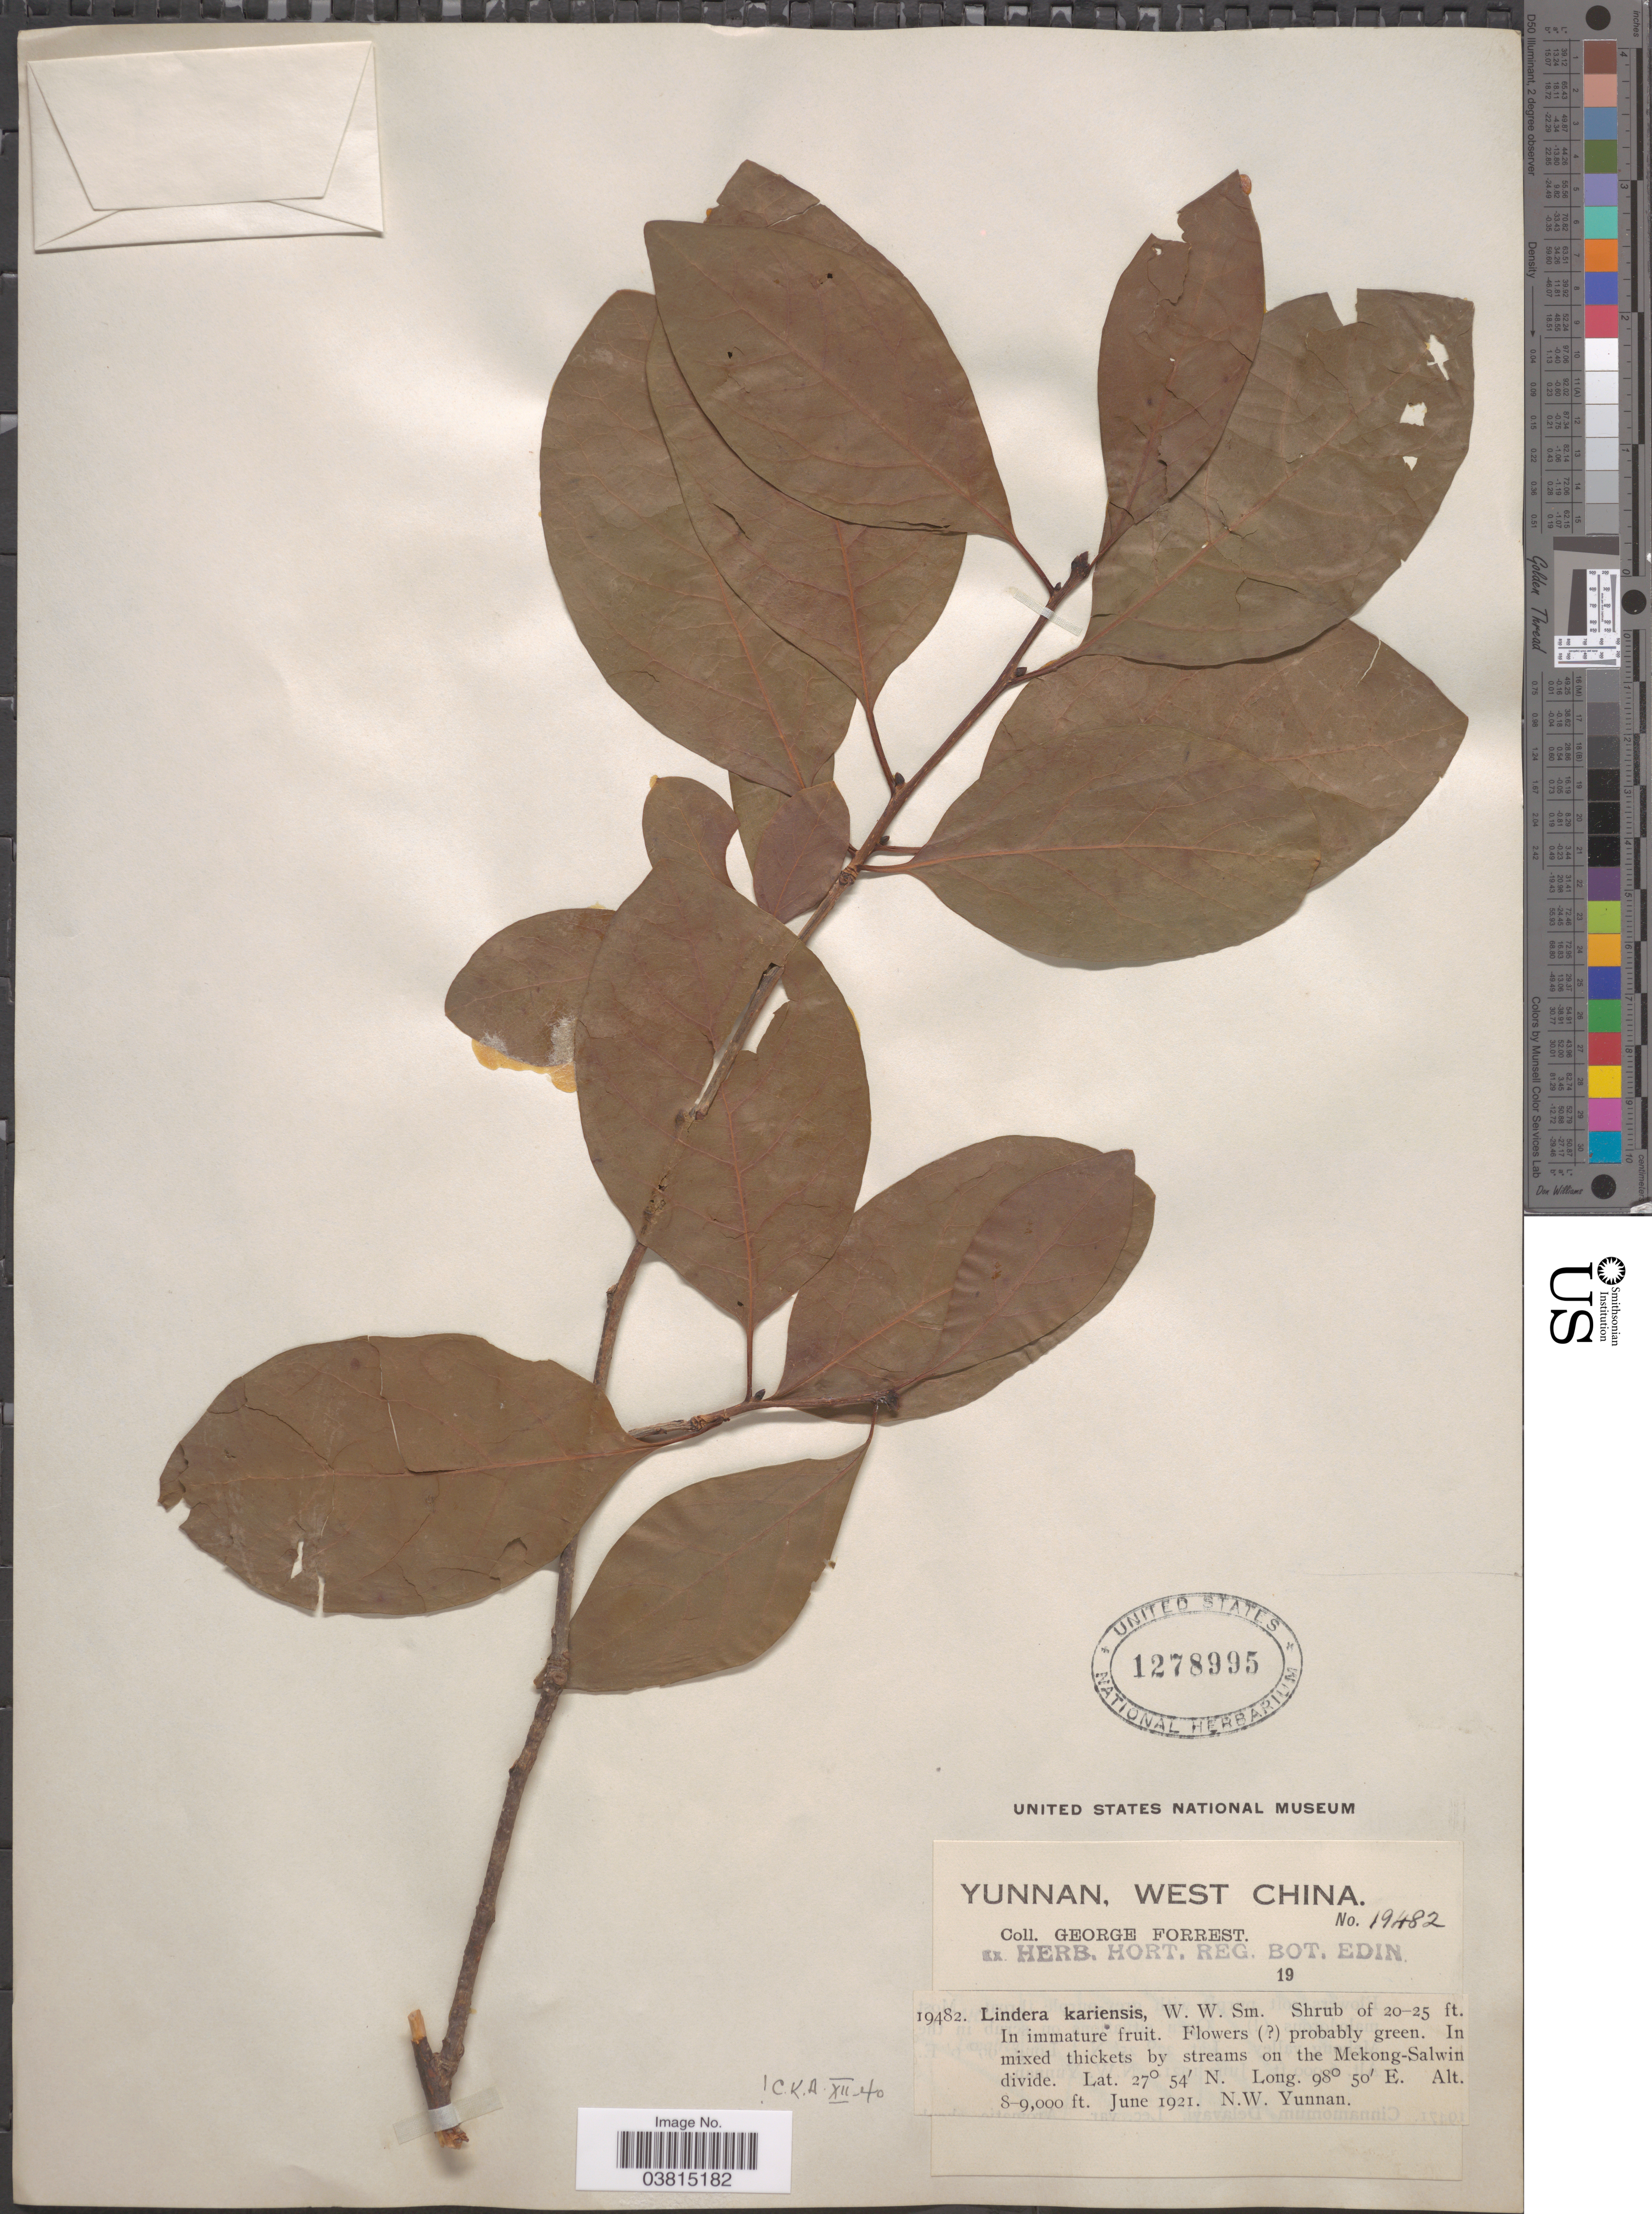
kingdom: Plantae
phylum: Tracheophyta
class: Magnoliopsida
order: Laurales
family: Lauraceae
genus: Lindera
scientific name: Lindera kariensis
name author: W.W. Sm.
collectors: G. Forrest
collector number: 19482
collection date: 1921-06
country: China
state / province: Yunnan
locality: West China. In mixed thickets by streams on the Mekong-Salwin divide. N.W. Yunnan.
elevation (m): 2438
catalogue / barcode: US 1278995